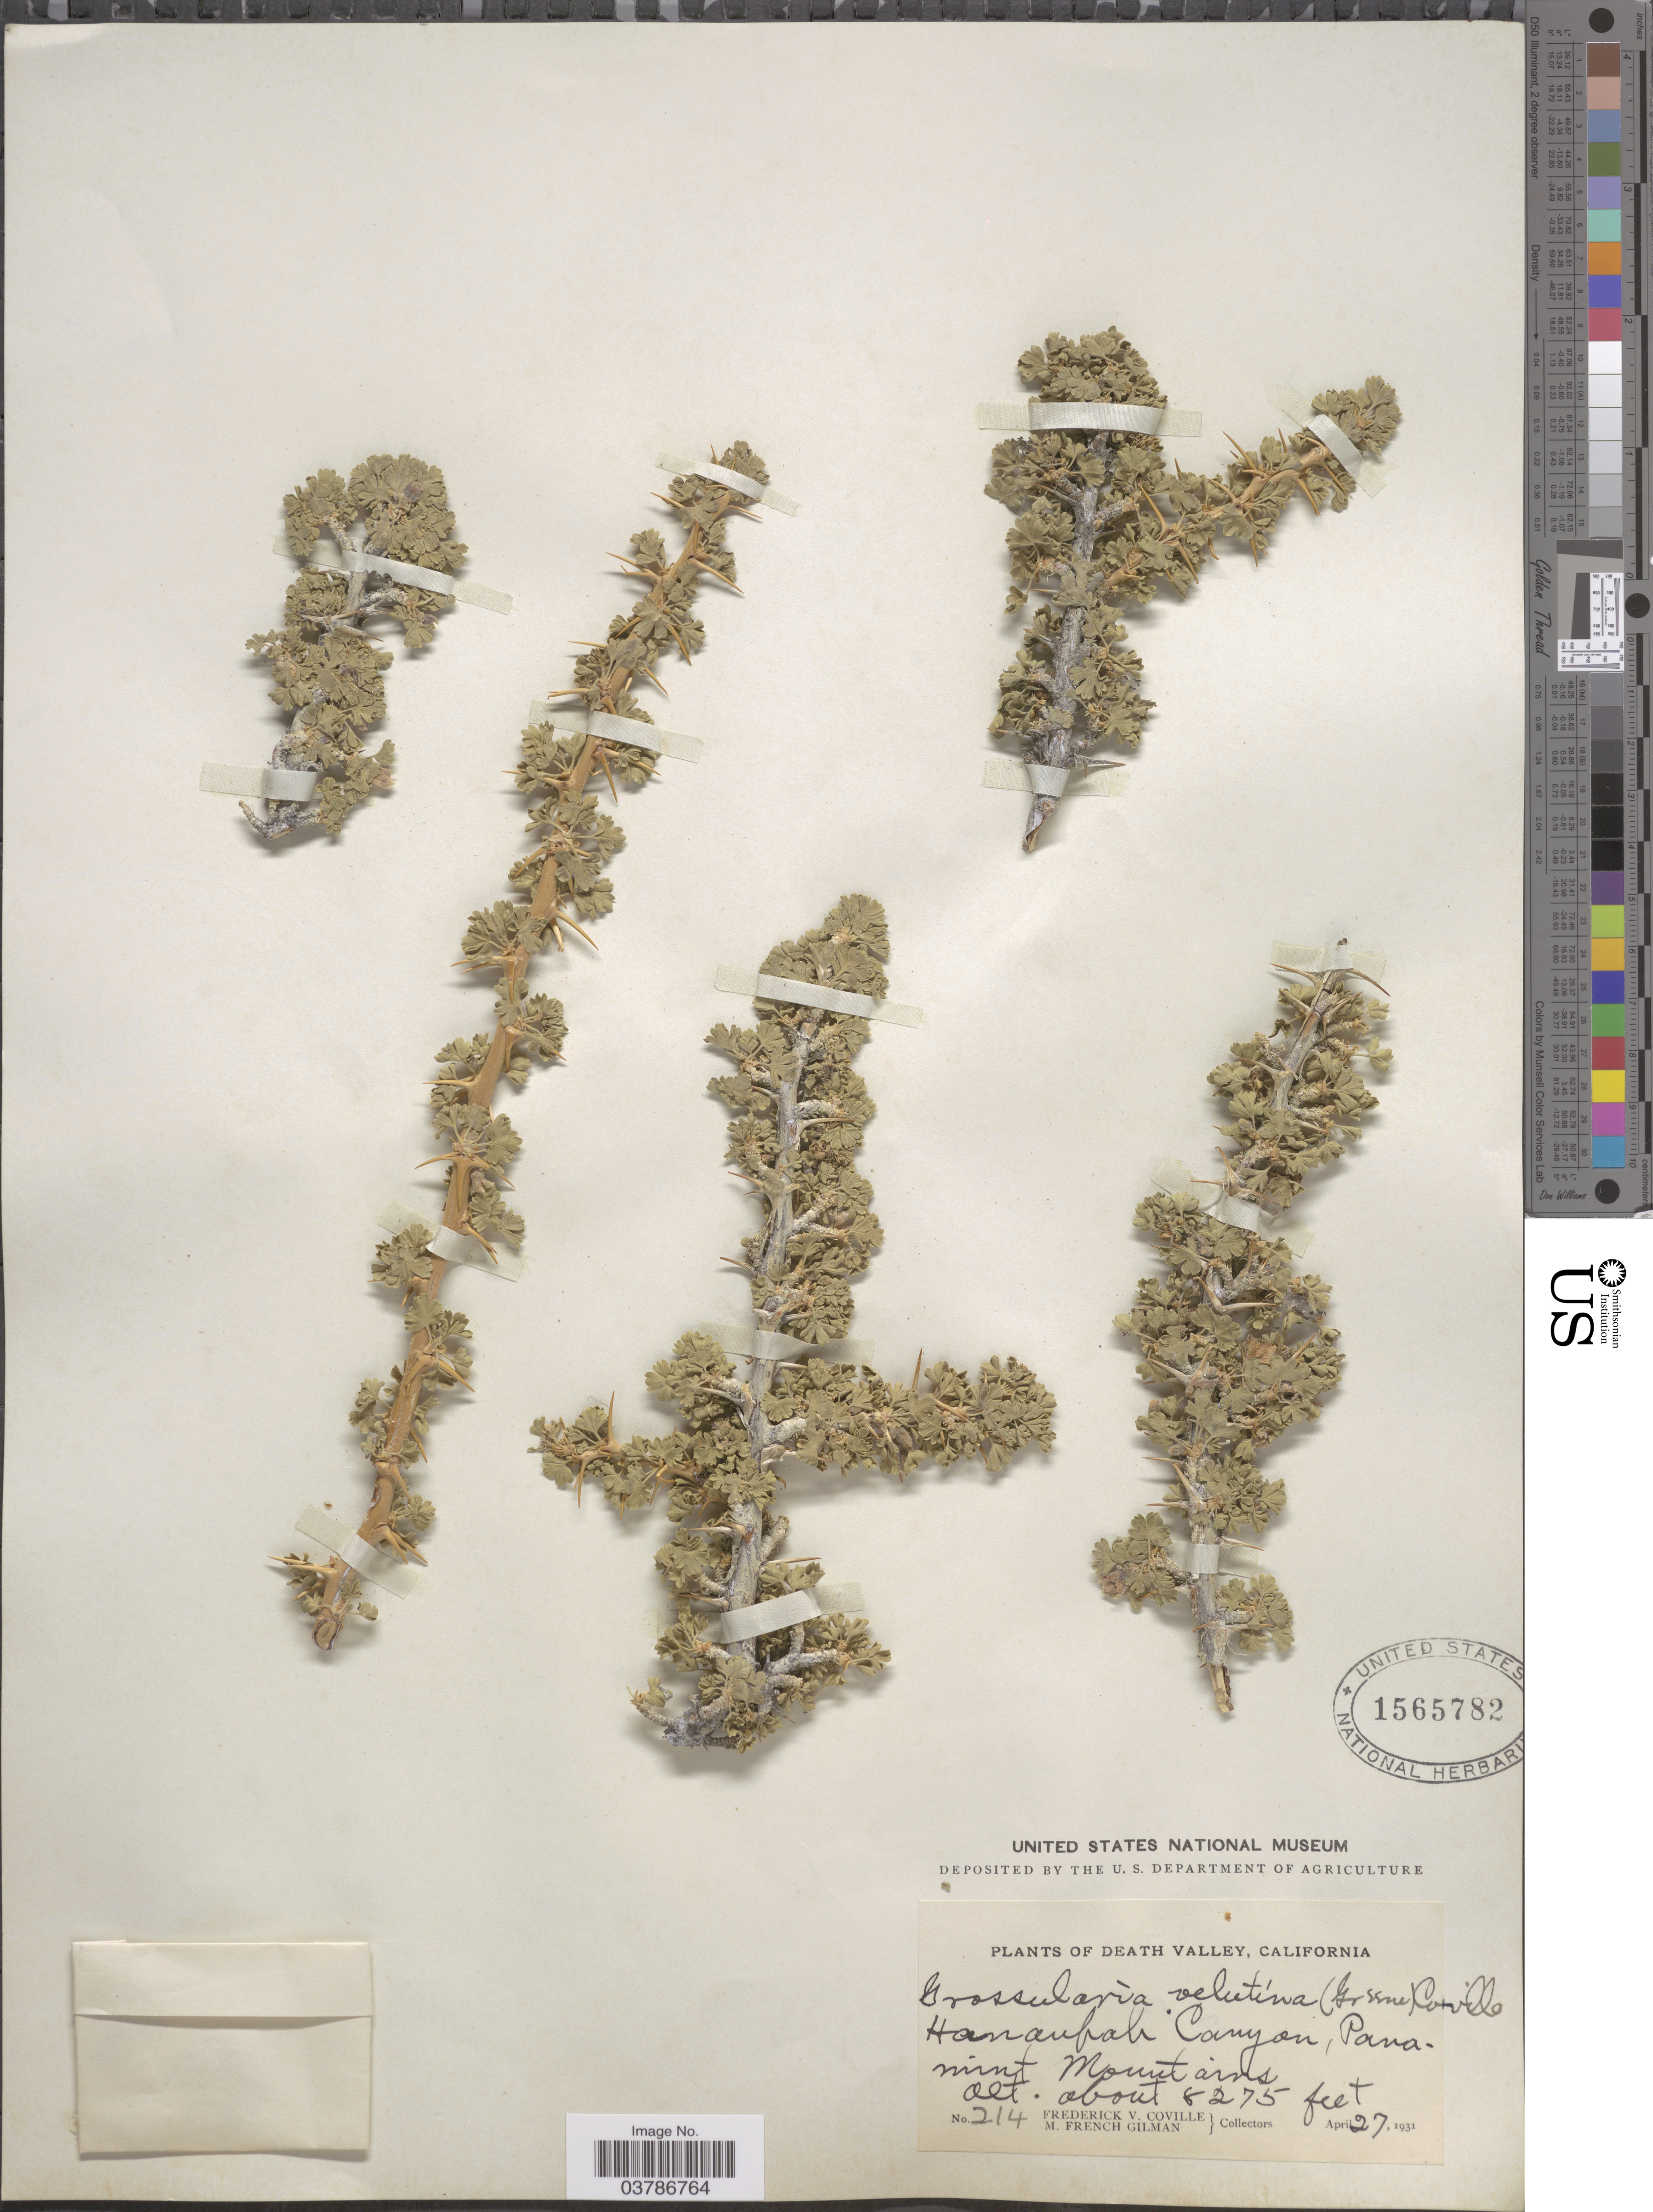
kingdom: Plantae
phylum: Tracheophyta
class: Magnoliopsida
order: Saxifragales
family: Grossulariaceae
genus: Ribes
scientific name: Ribes velutinum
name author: Greene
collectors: F. V. Coville & M. F. Gilman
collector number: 214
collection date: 1931-04-27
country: United States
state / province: California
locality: Death Valley. Hananpah Canyon, Panamint Mountains.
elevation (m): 2522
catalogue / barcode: US 1565782